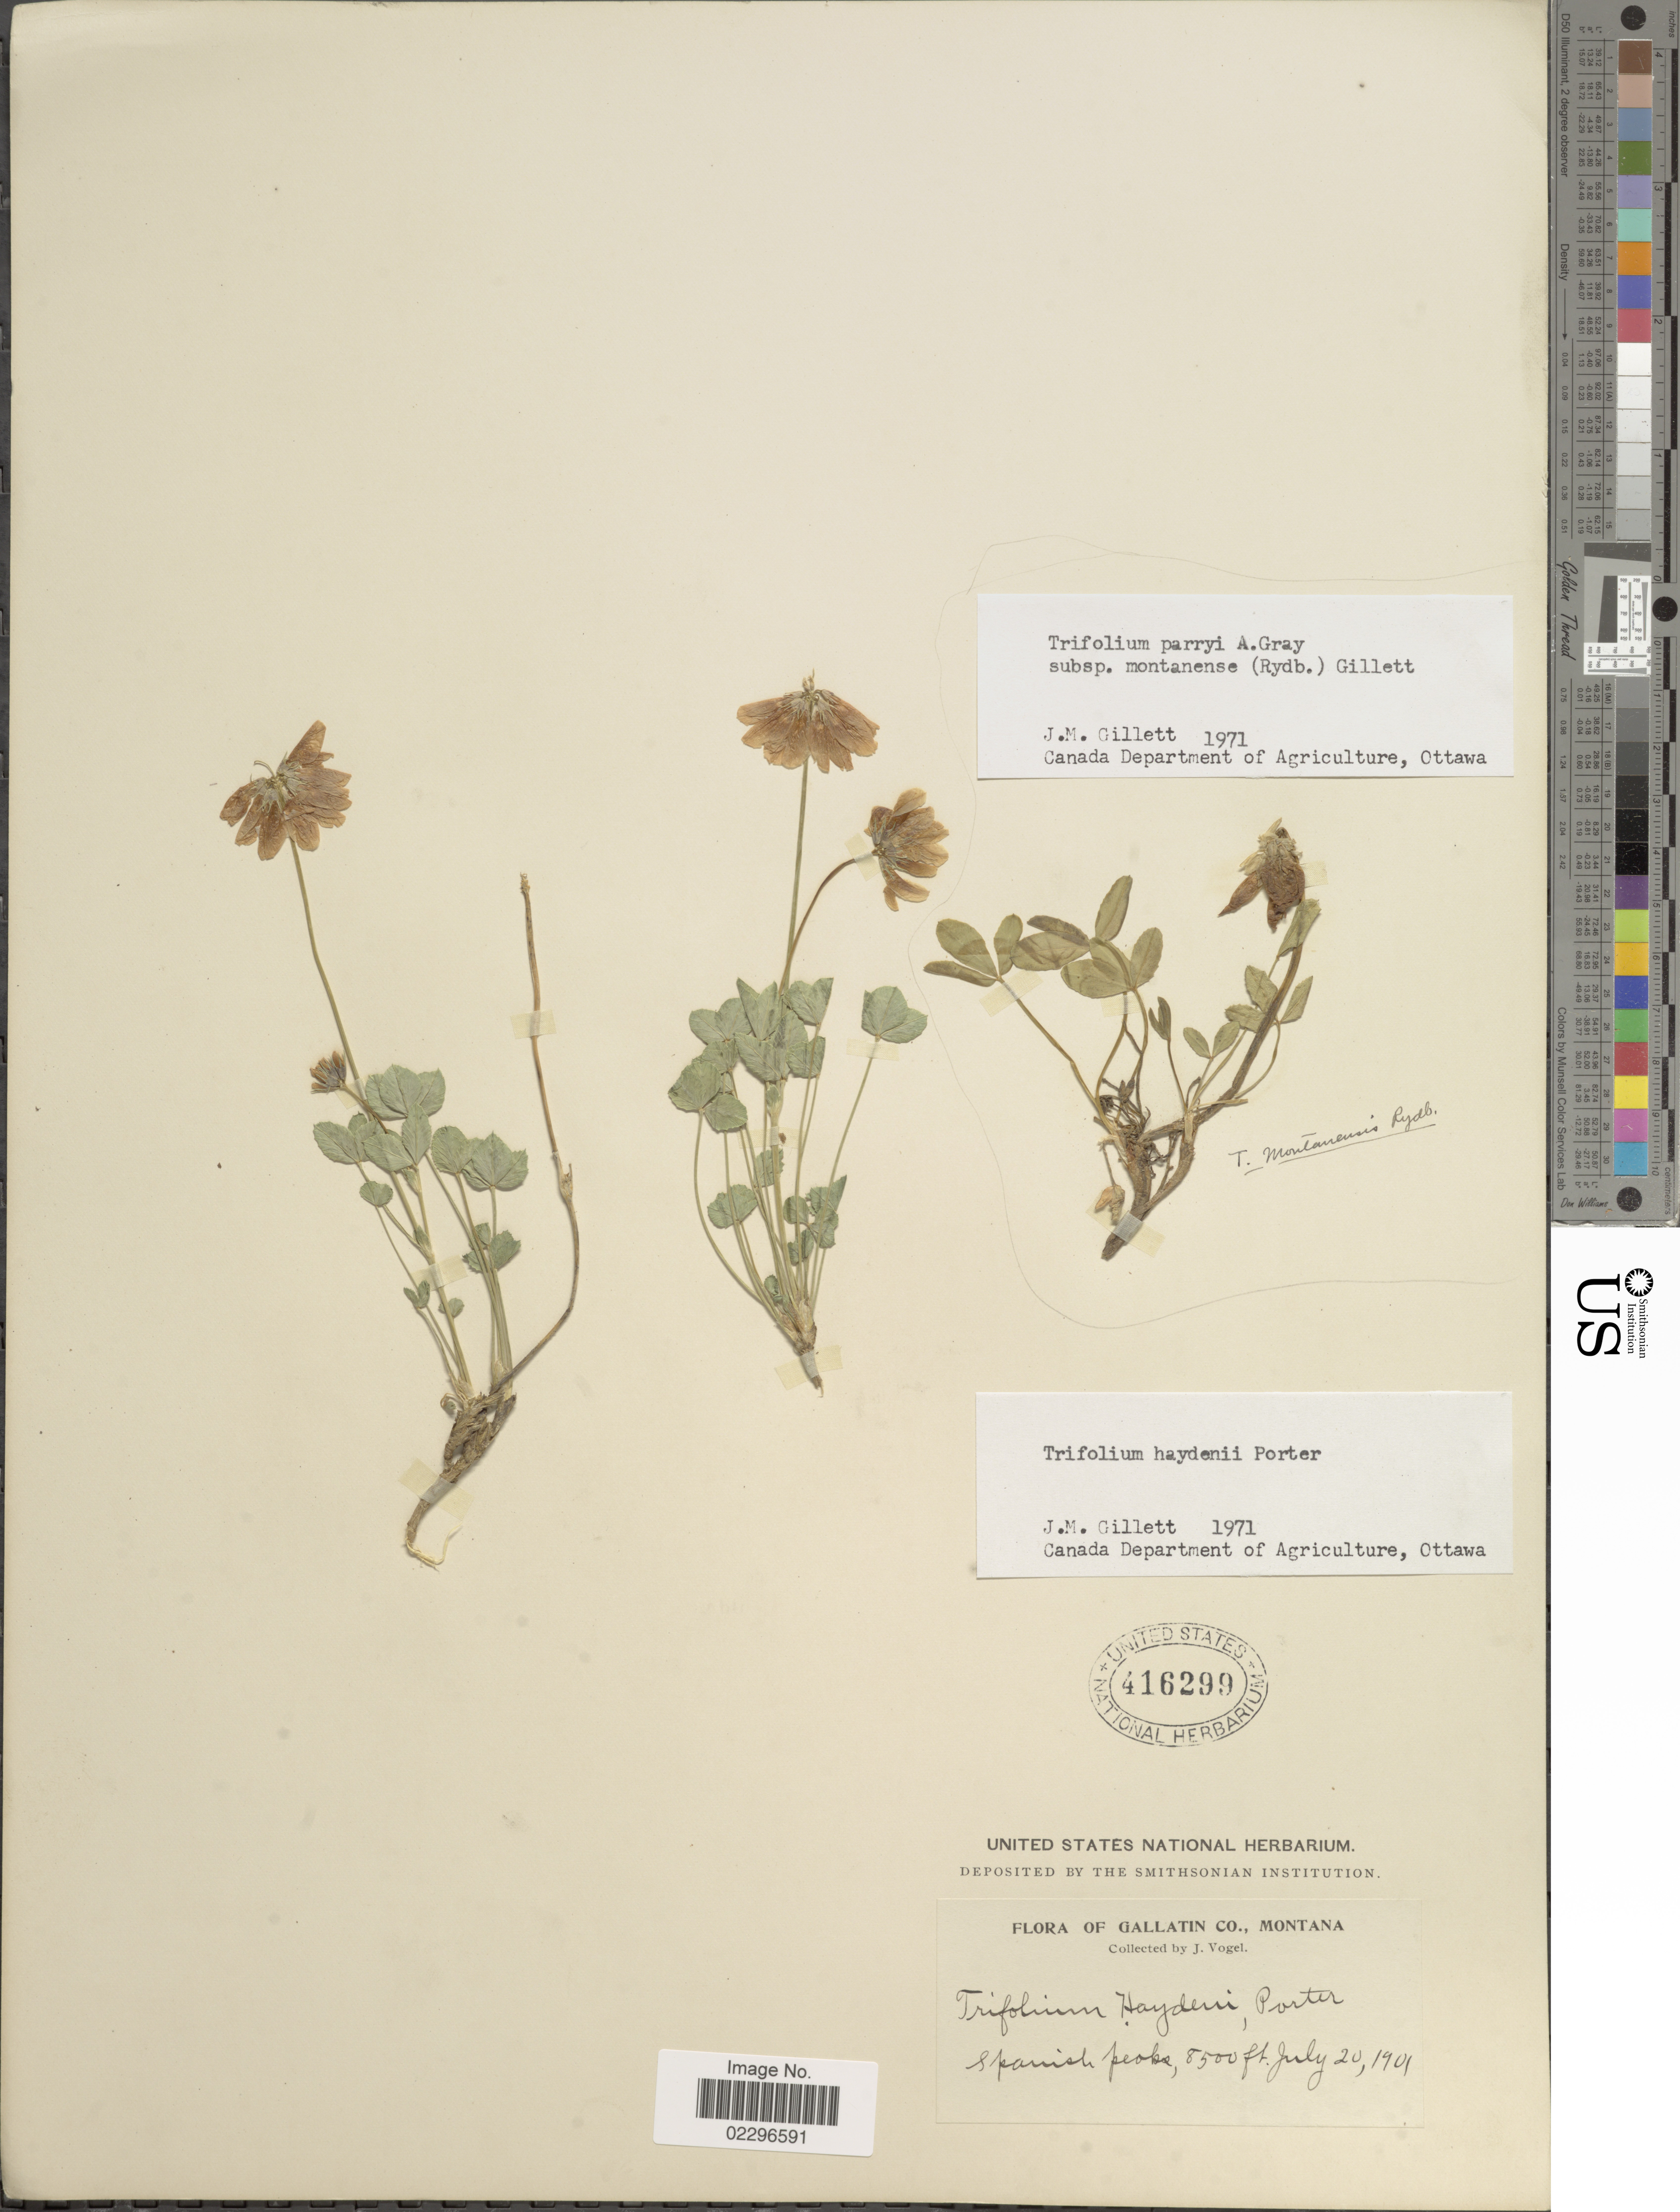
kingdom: Plantae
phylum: Tracheophyta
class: Magnoliopsida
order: Fabales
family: Fabaceae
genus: Trifolium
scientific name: Trifolium haydeni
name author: Porter in Hayden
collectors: J. Vogel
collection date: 1901-07-20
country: United States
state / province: Montana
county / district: Gallatin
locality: Spanish Peaks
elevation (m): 2591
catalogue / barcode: US 416299